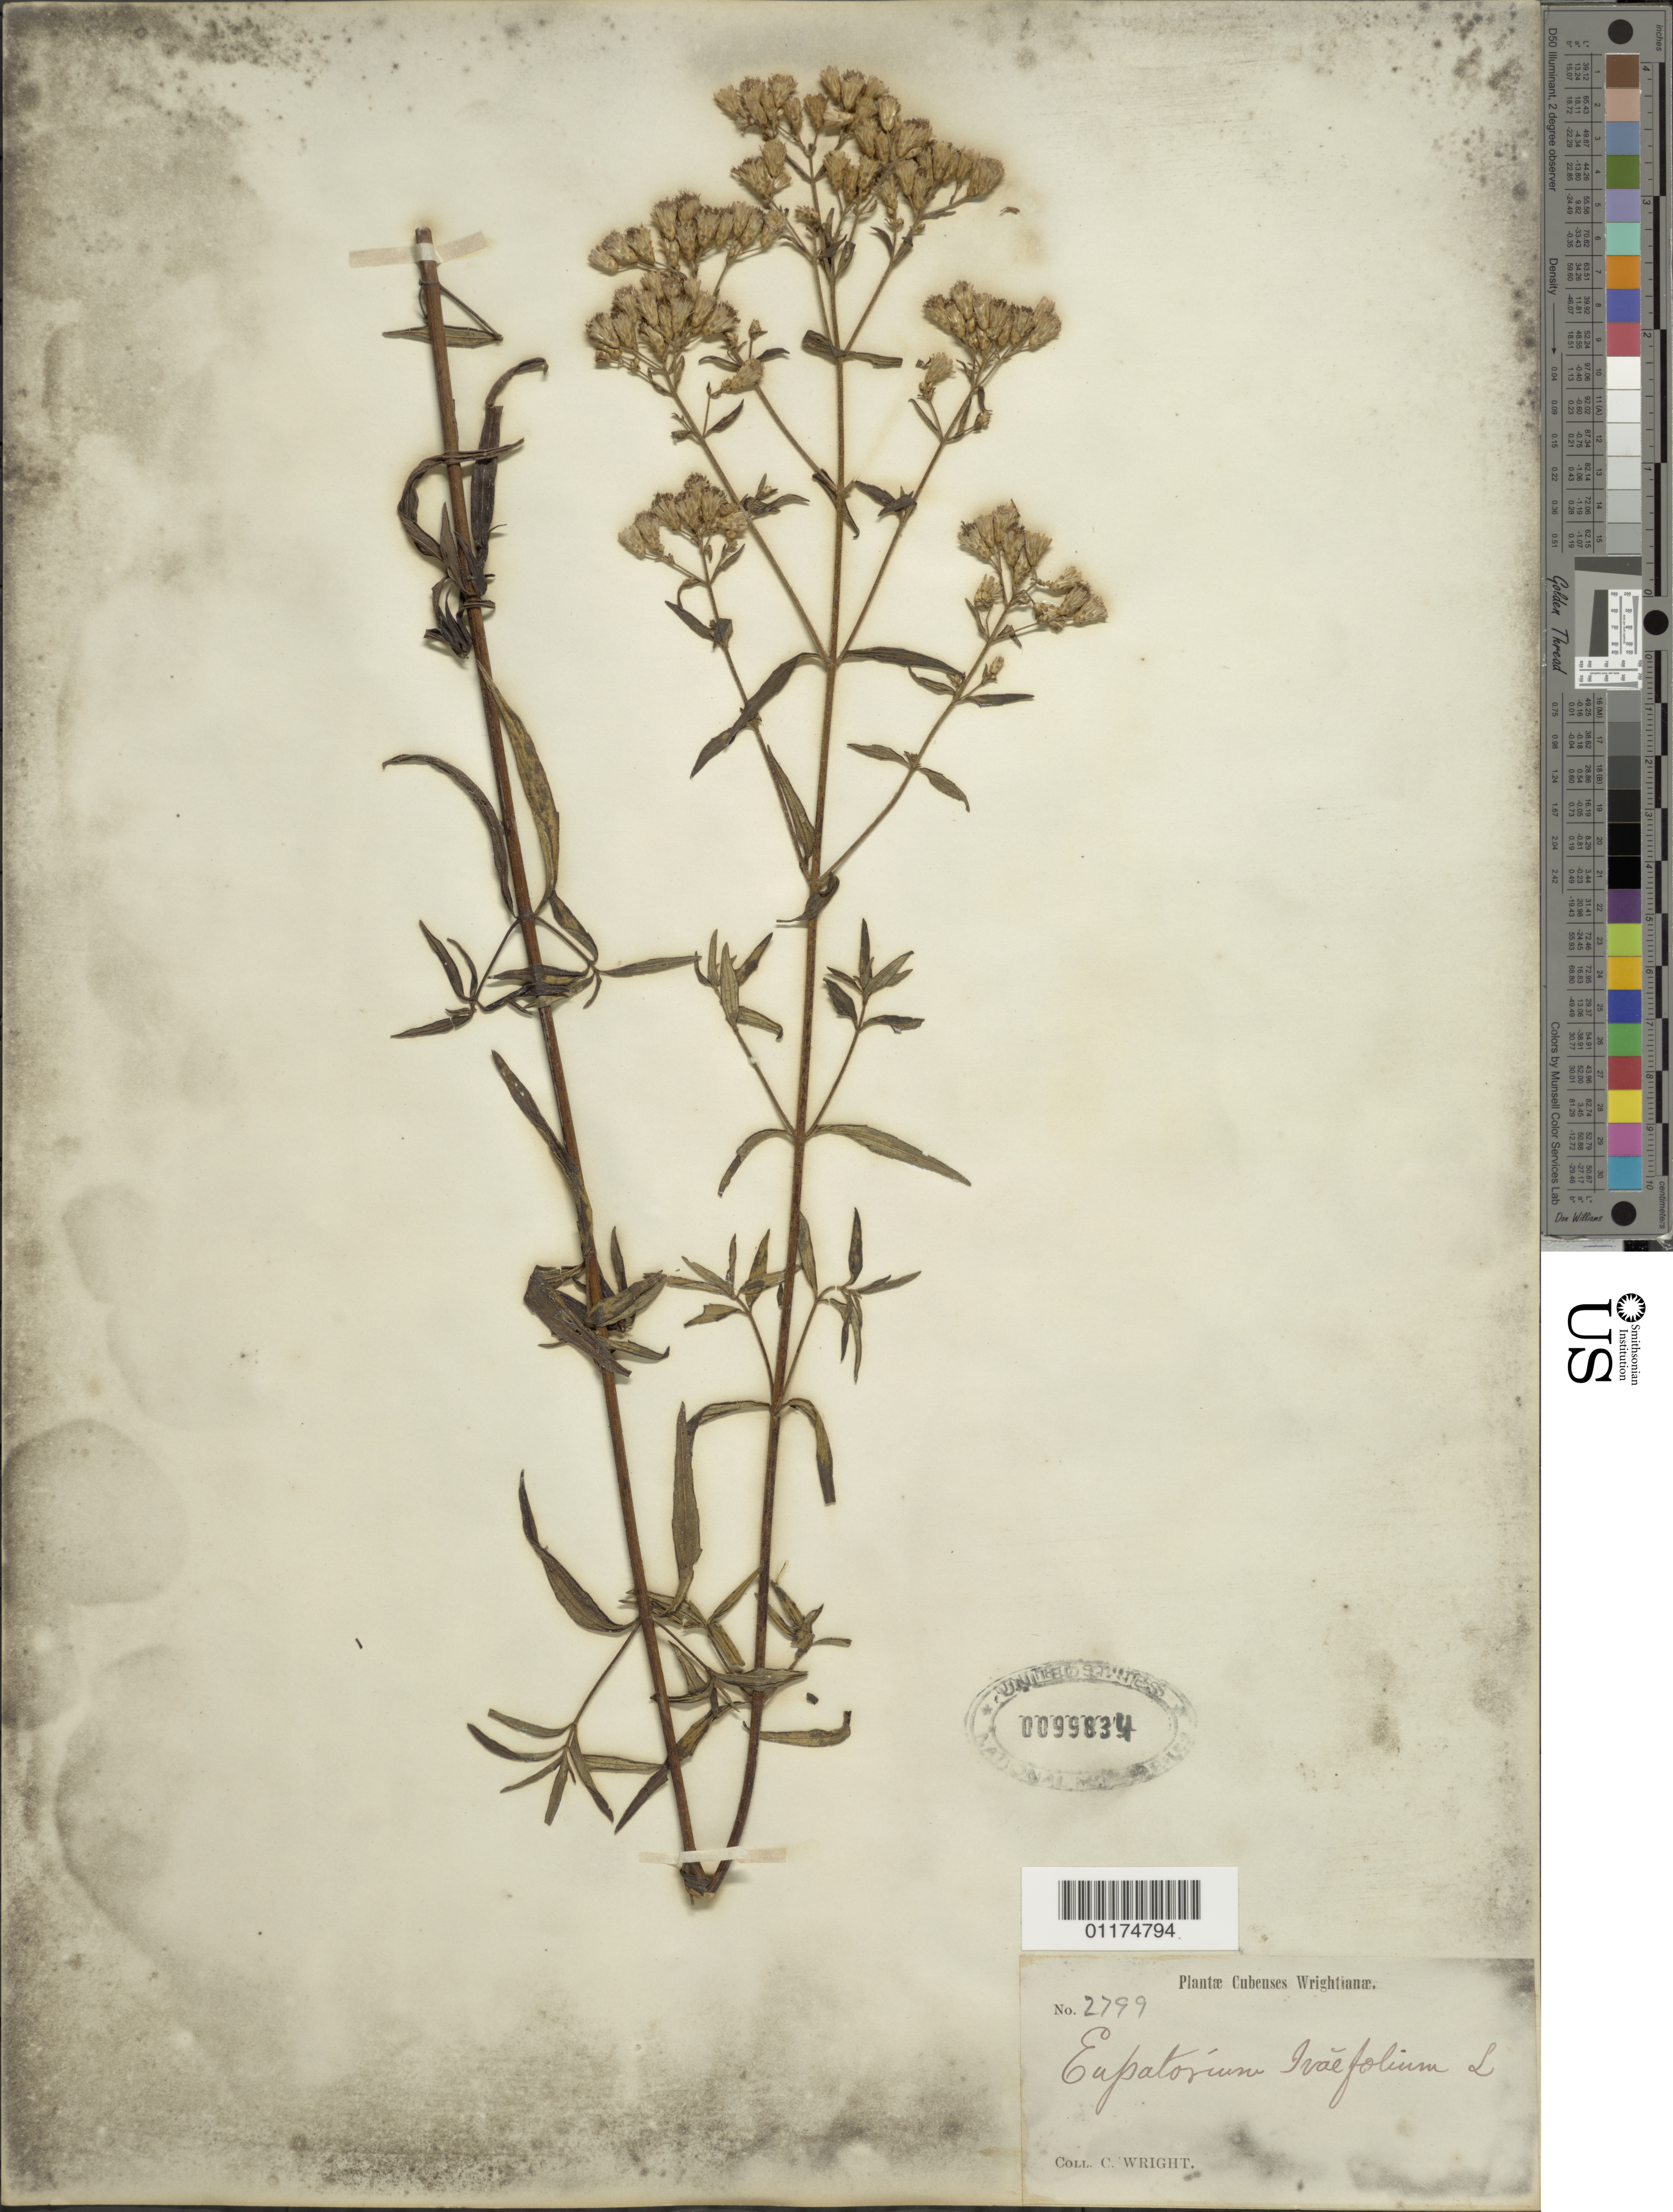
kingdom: Plantae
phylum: Tracheophyta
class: Magnoliopsida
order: Asterales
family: Asteraceae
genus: Chromolaena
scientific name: Chromolaena ivaefolia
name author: (L.) R.M. King & H. Rob.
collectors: C. Wright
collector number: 2799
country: Cuba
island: Cuba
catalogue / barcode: US 99834